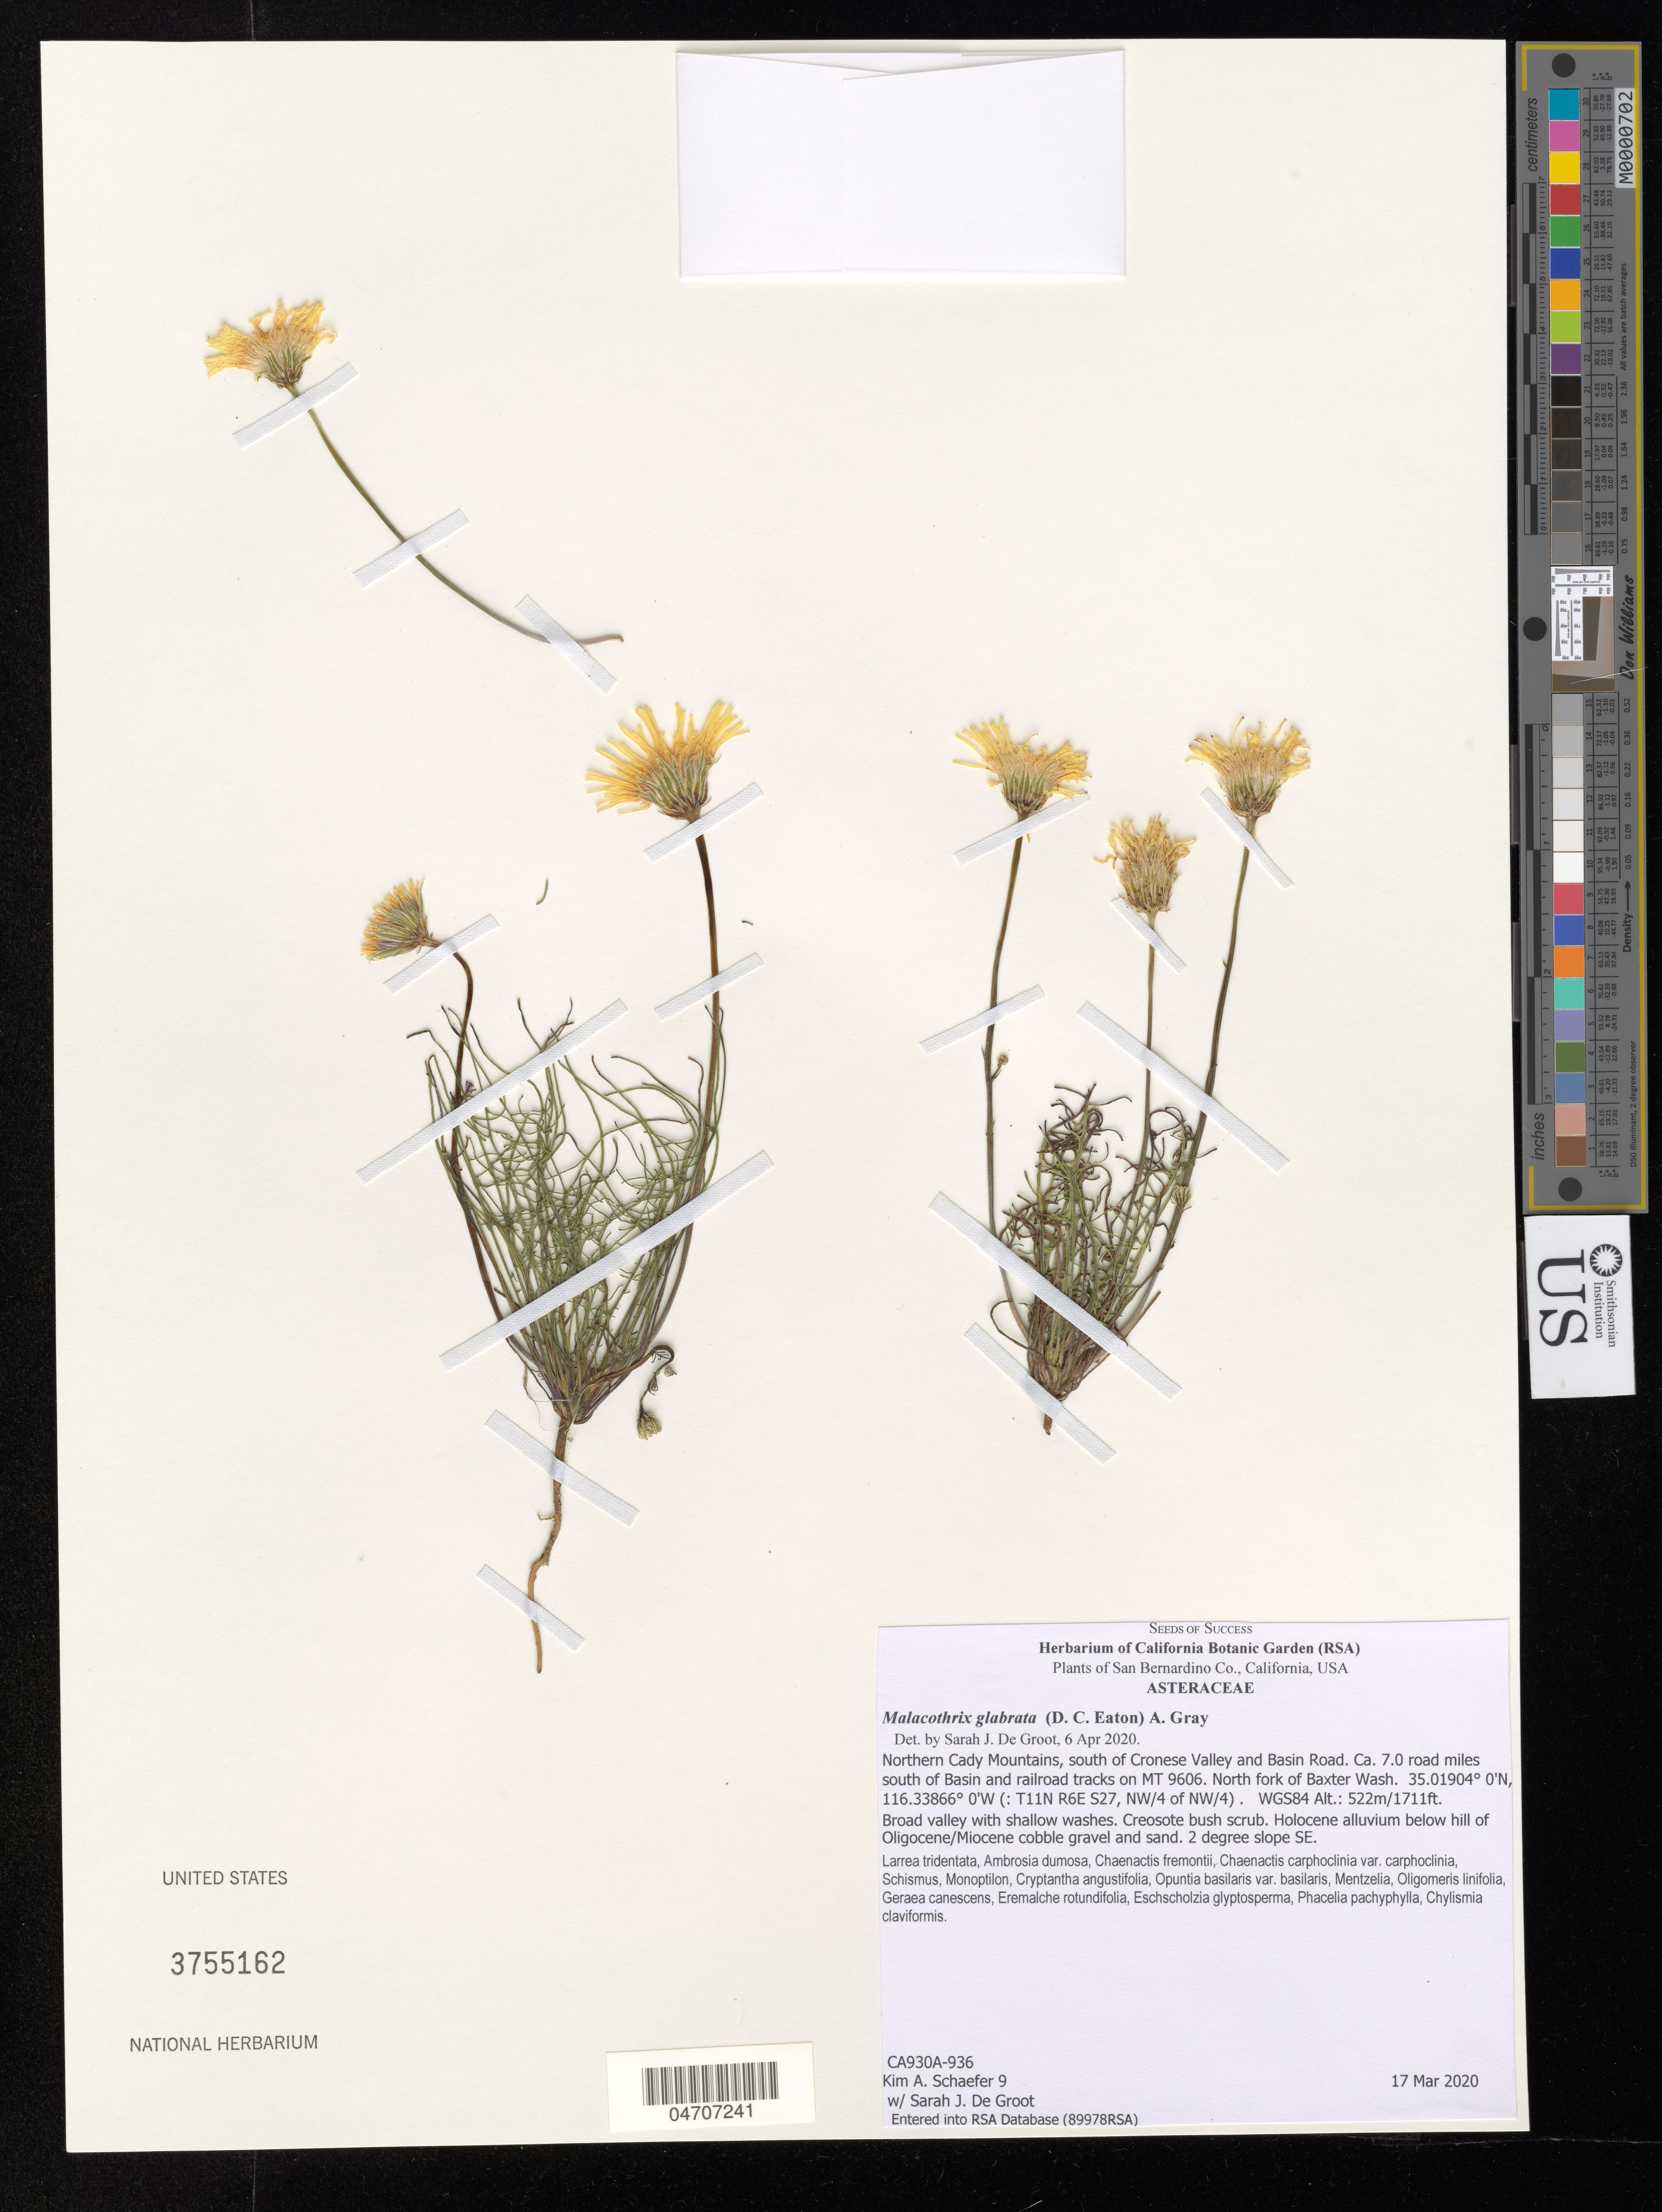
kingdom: Plantae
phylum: Tracheophyta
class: Magnoliopsida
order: Asterales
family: Asteraceae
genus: Malacothrix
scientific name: Malacothrix glabrata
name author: (A. Gray ex D.C. Eaton) A. Gray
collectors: K. Schaefer & S. De Groot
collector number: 9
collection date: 2020-03-17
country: United States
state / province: California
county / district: San Bernardino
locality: San Bernardino Co. Northern Cady Mountains, south of Cronese Valley and Basin Road. Ca. 7.0 road miles south of Basin and railroad tracks on MT 9606. North fork of Baxter Wash. (: T11N R6E S27, NW/4 of NW/4). WGS84.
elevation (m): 522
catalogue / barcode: US 3755162